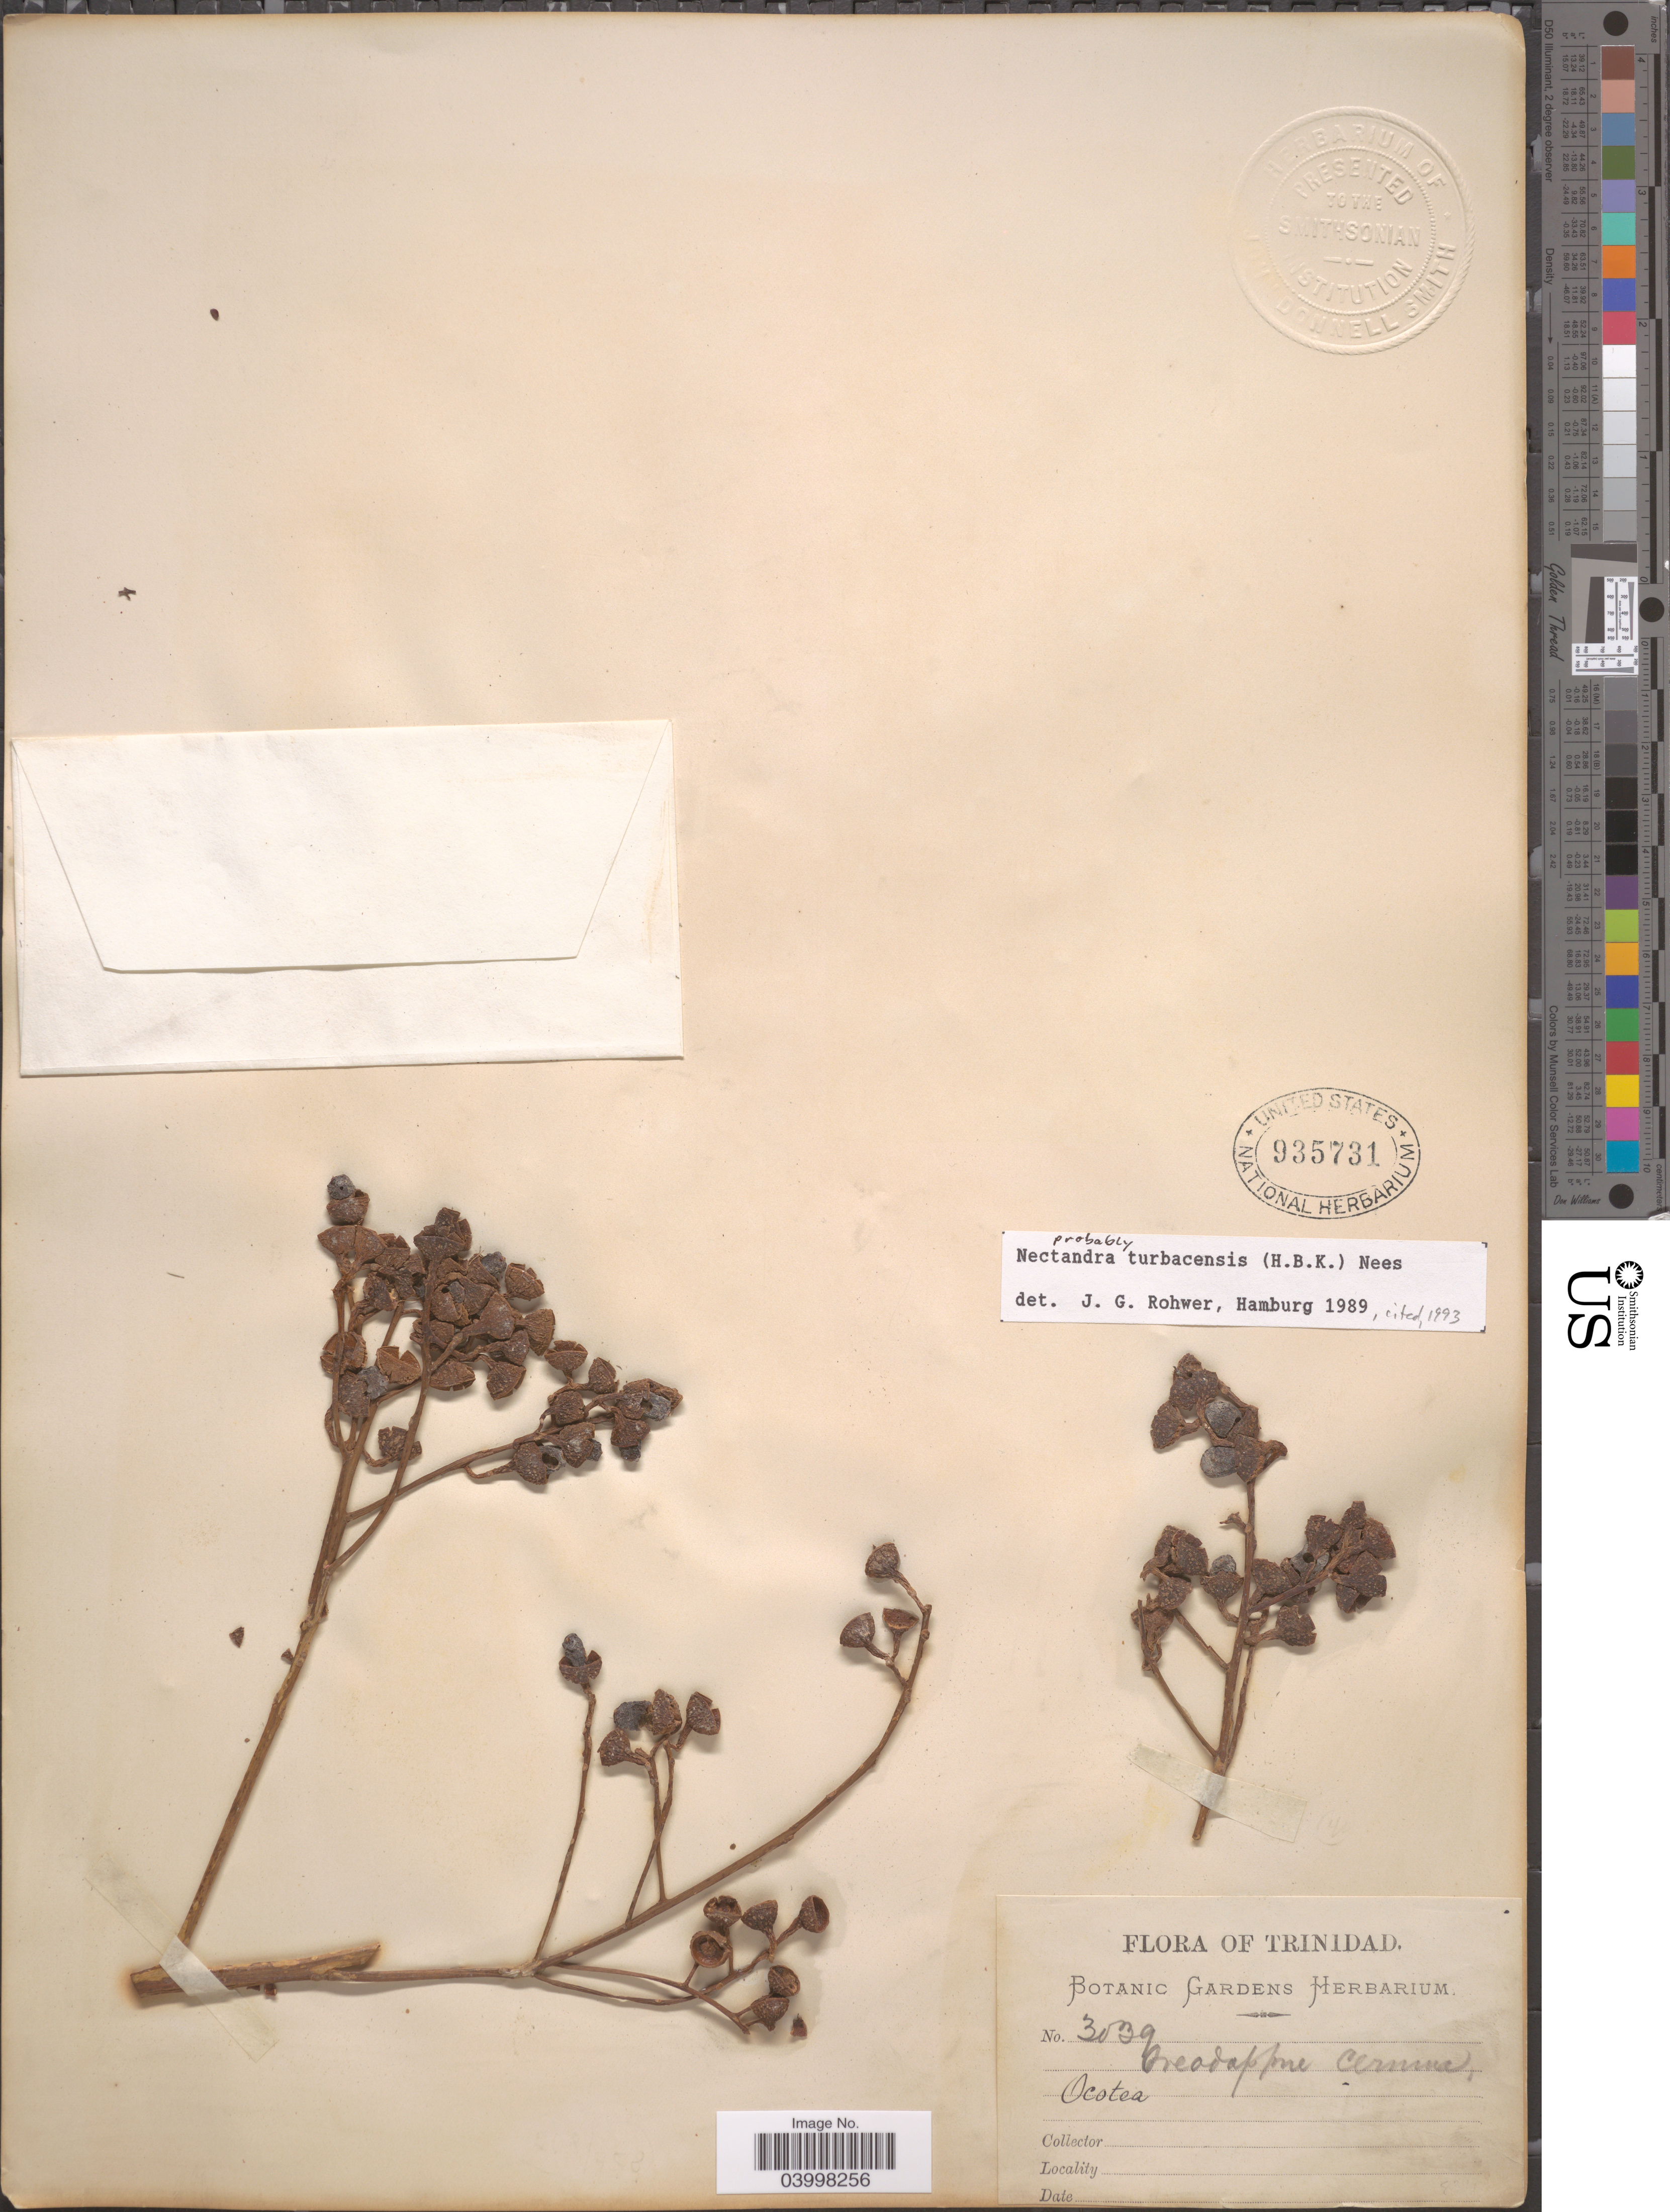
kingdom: Plantae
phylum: Tracheophyta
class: Magnoliopsida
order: Laurales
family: Lauraceae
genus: Nectandra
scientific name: Nectandra turbacensis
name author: (Kunth) Nees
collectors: ex herb. Botanic Gardens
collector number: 3039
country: Trinidad and Tobago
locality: Trinidad.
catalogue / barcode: US 935731